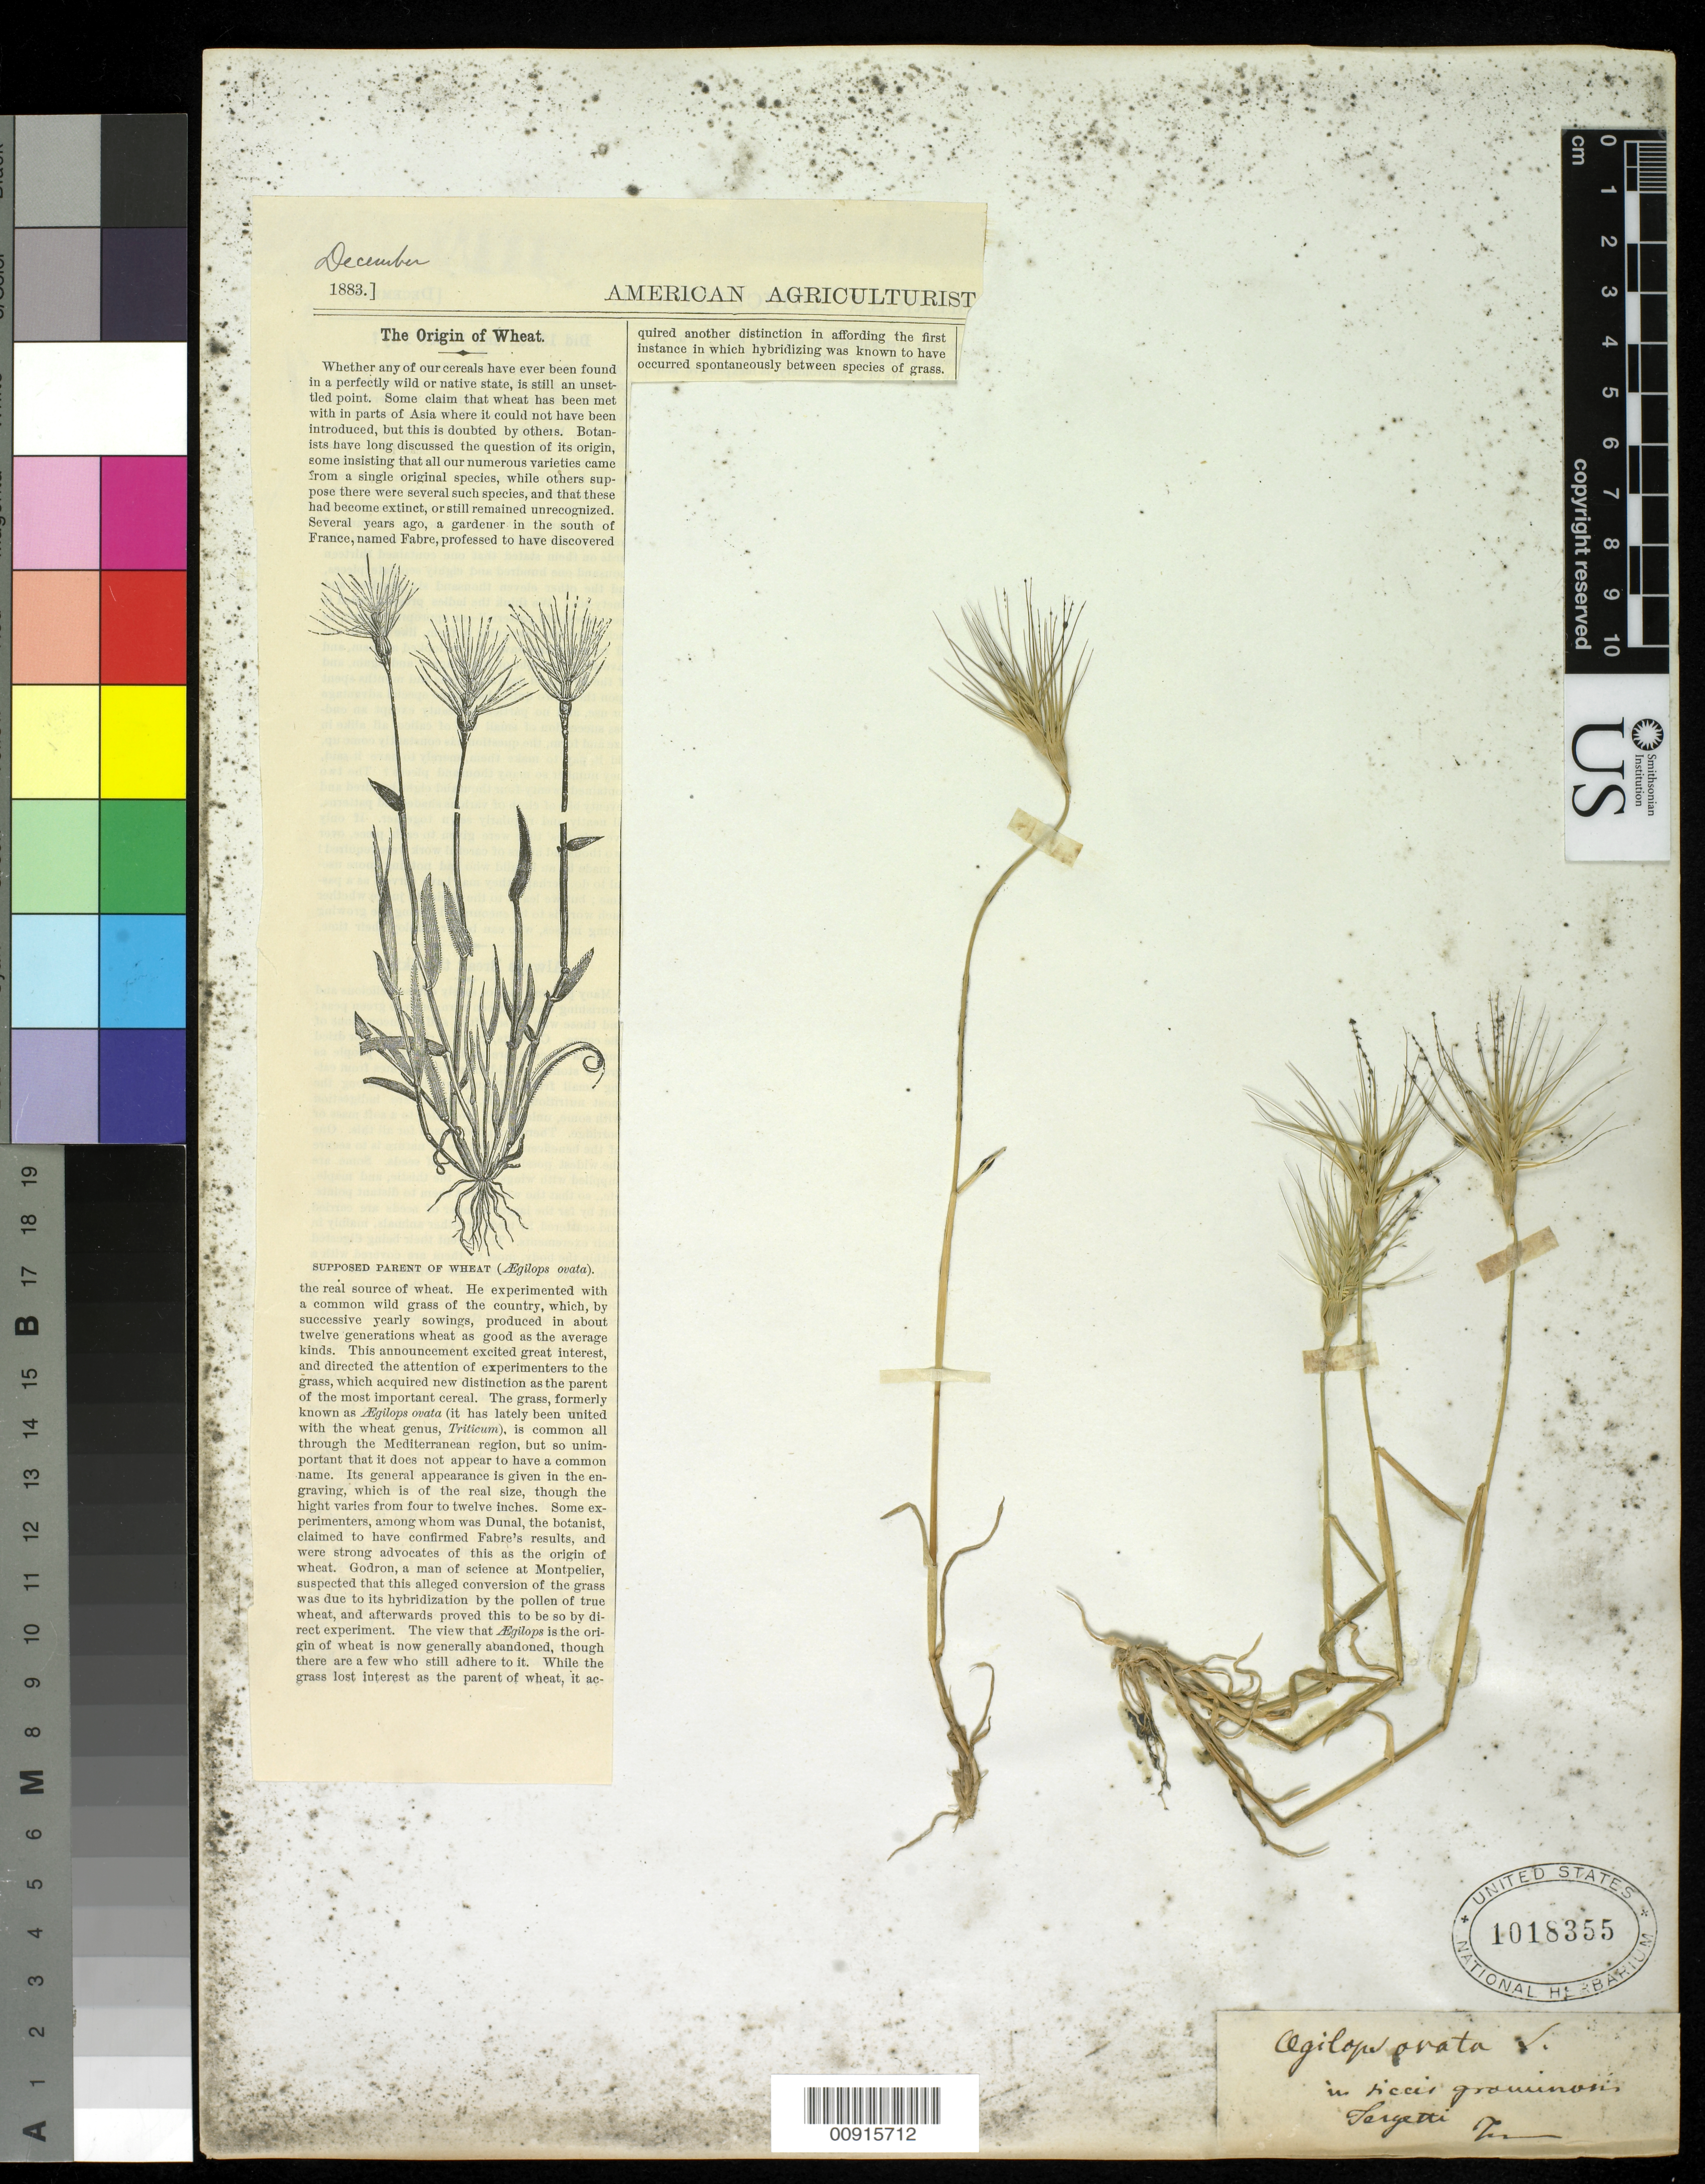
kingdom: Plantae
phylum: Tracheophyta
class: Liliopsida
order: Poales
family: Poaceae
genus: Aegilops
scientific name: Aegilops neglecta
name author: Req. ex Bertol.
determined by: Poaceae Reorganization Project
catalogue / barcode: US 1018355